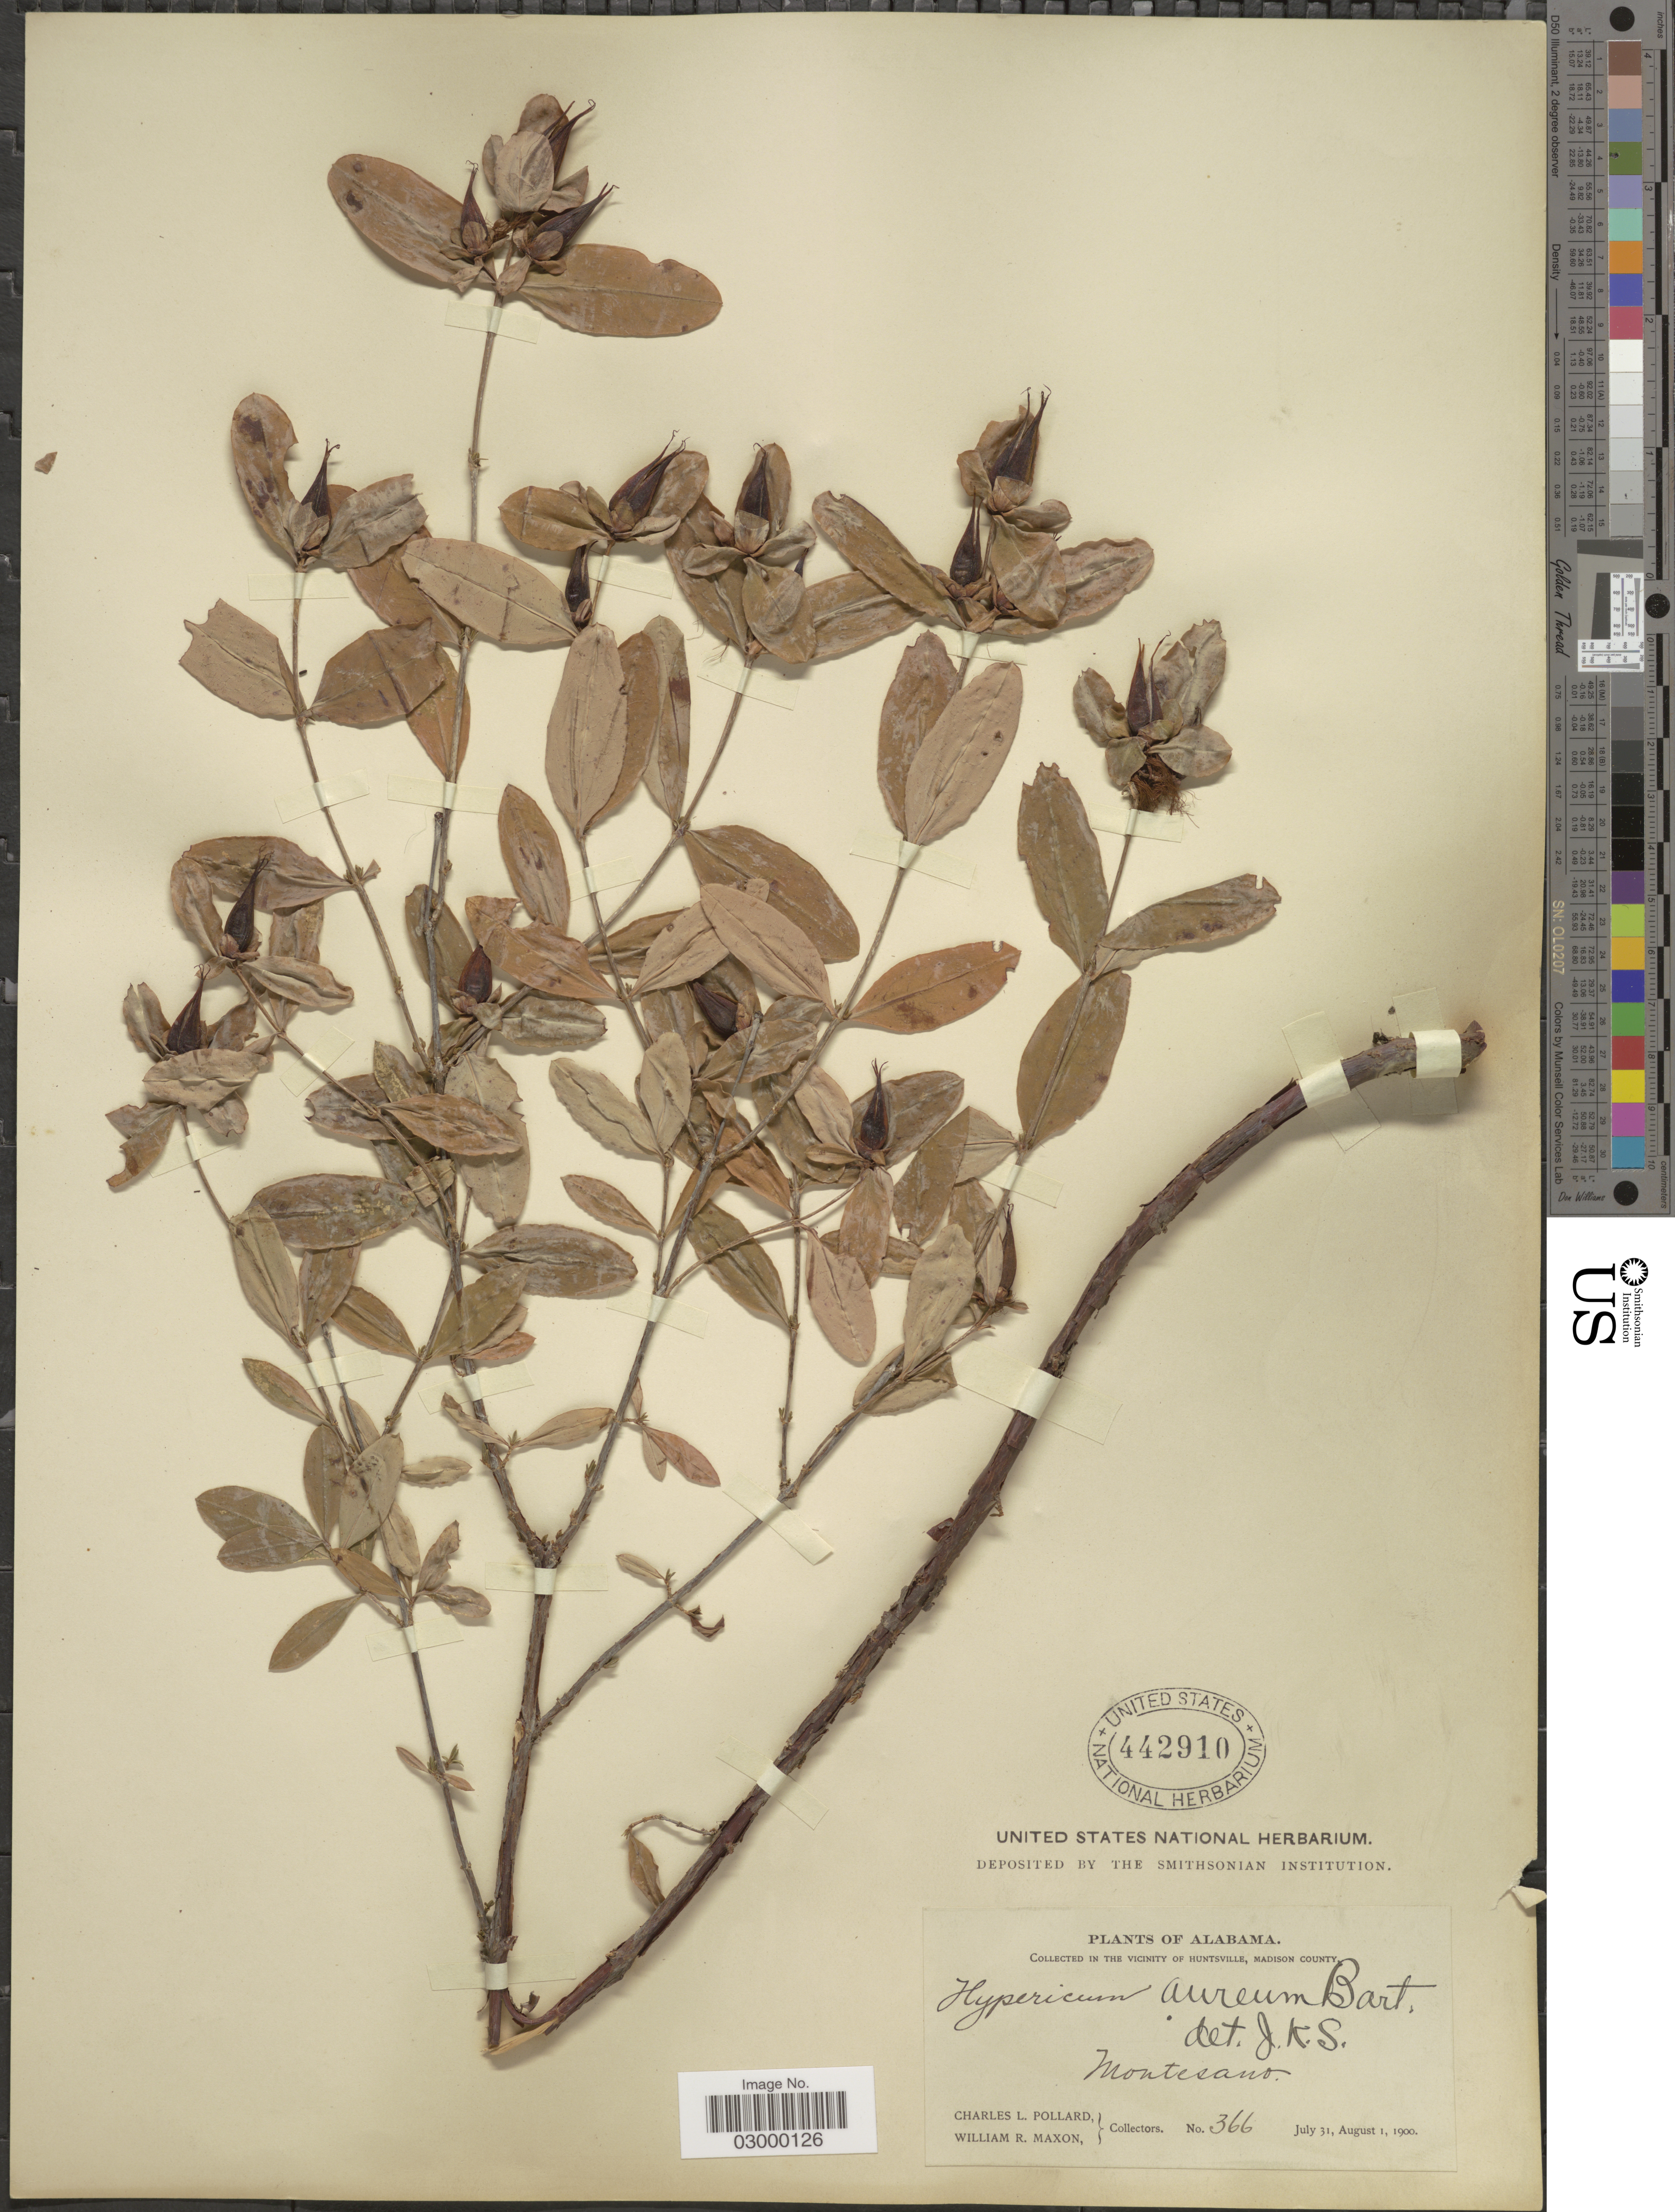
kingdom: Plantae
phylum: Tracheophyta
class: Magnoliopsida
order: Malpighiales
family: Hypericaceae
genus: Hypericum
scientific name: Hypericum aureum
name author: Lour.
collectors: C. L. Pollard & W. R. Maxon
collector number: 366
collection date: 1900-07-31/1900-08-01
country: United States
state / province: Alabama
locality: In the vicinity of Huntsville, Madison County, Montesano.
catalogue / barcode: US 442910